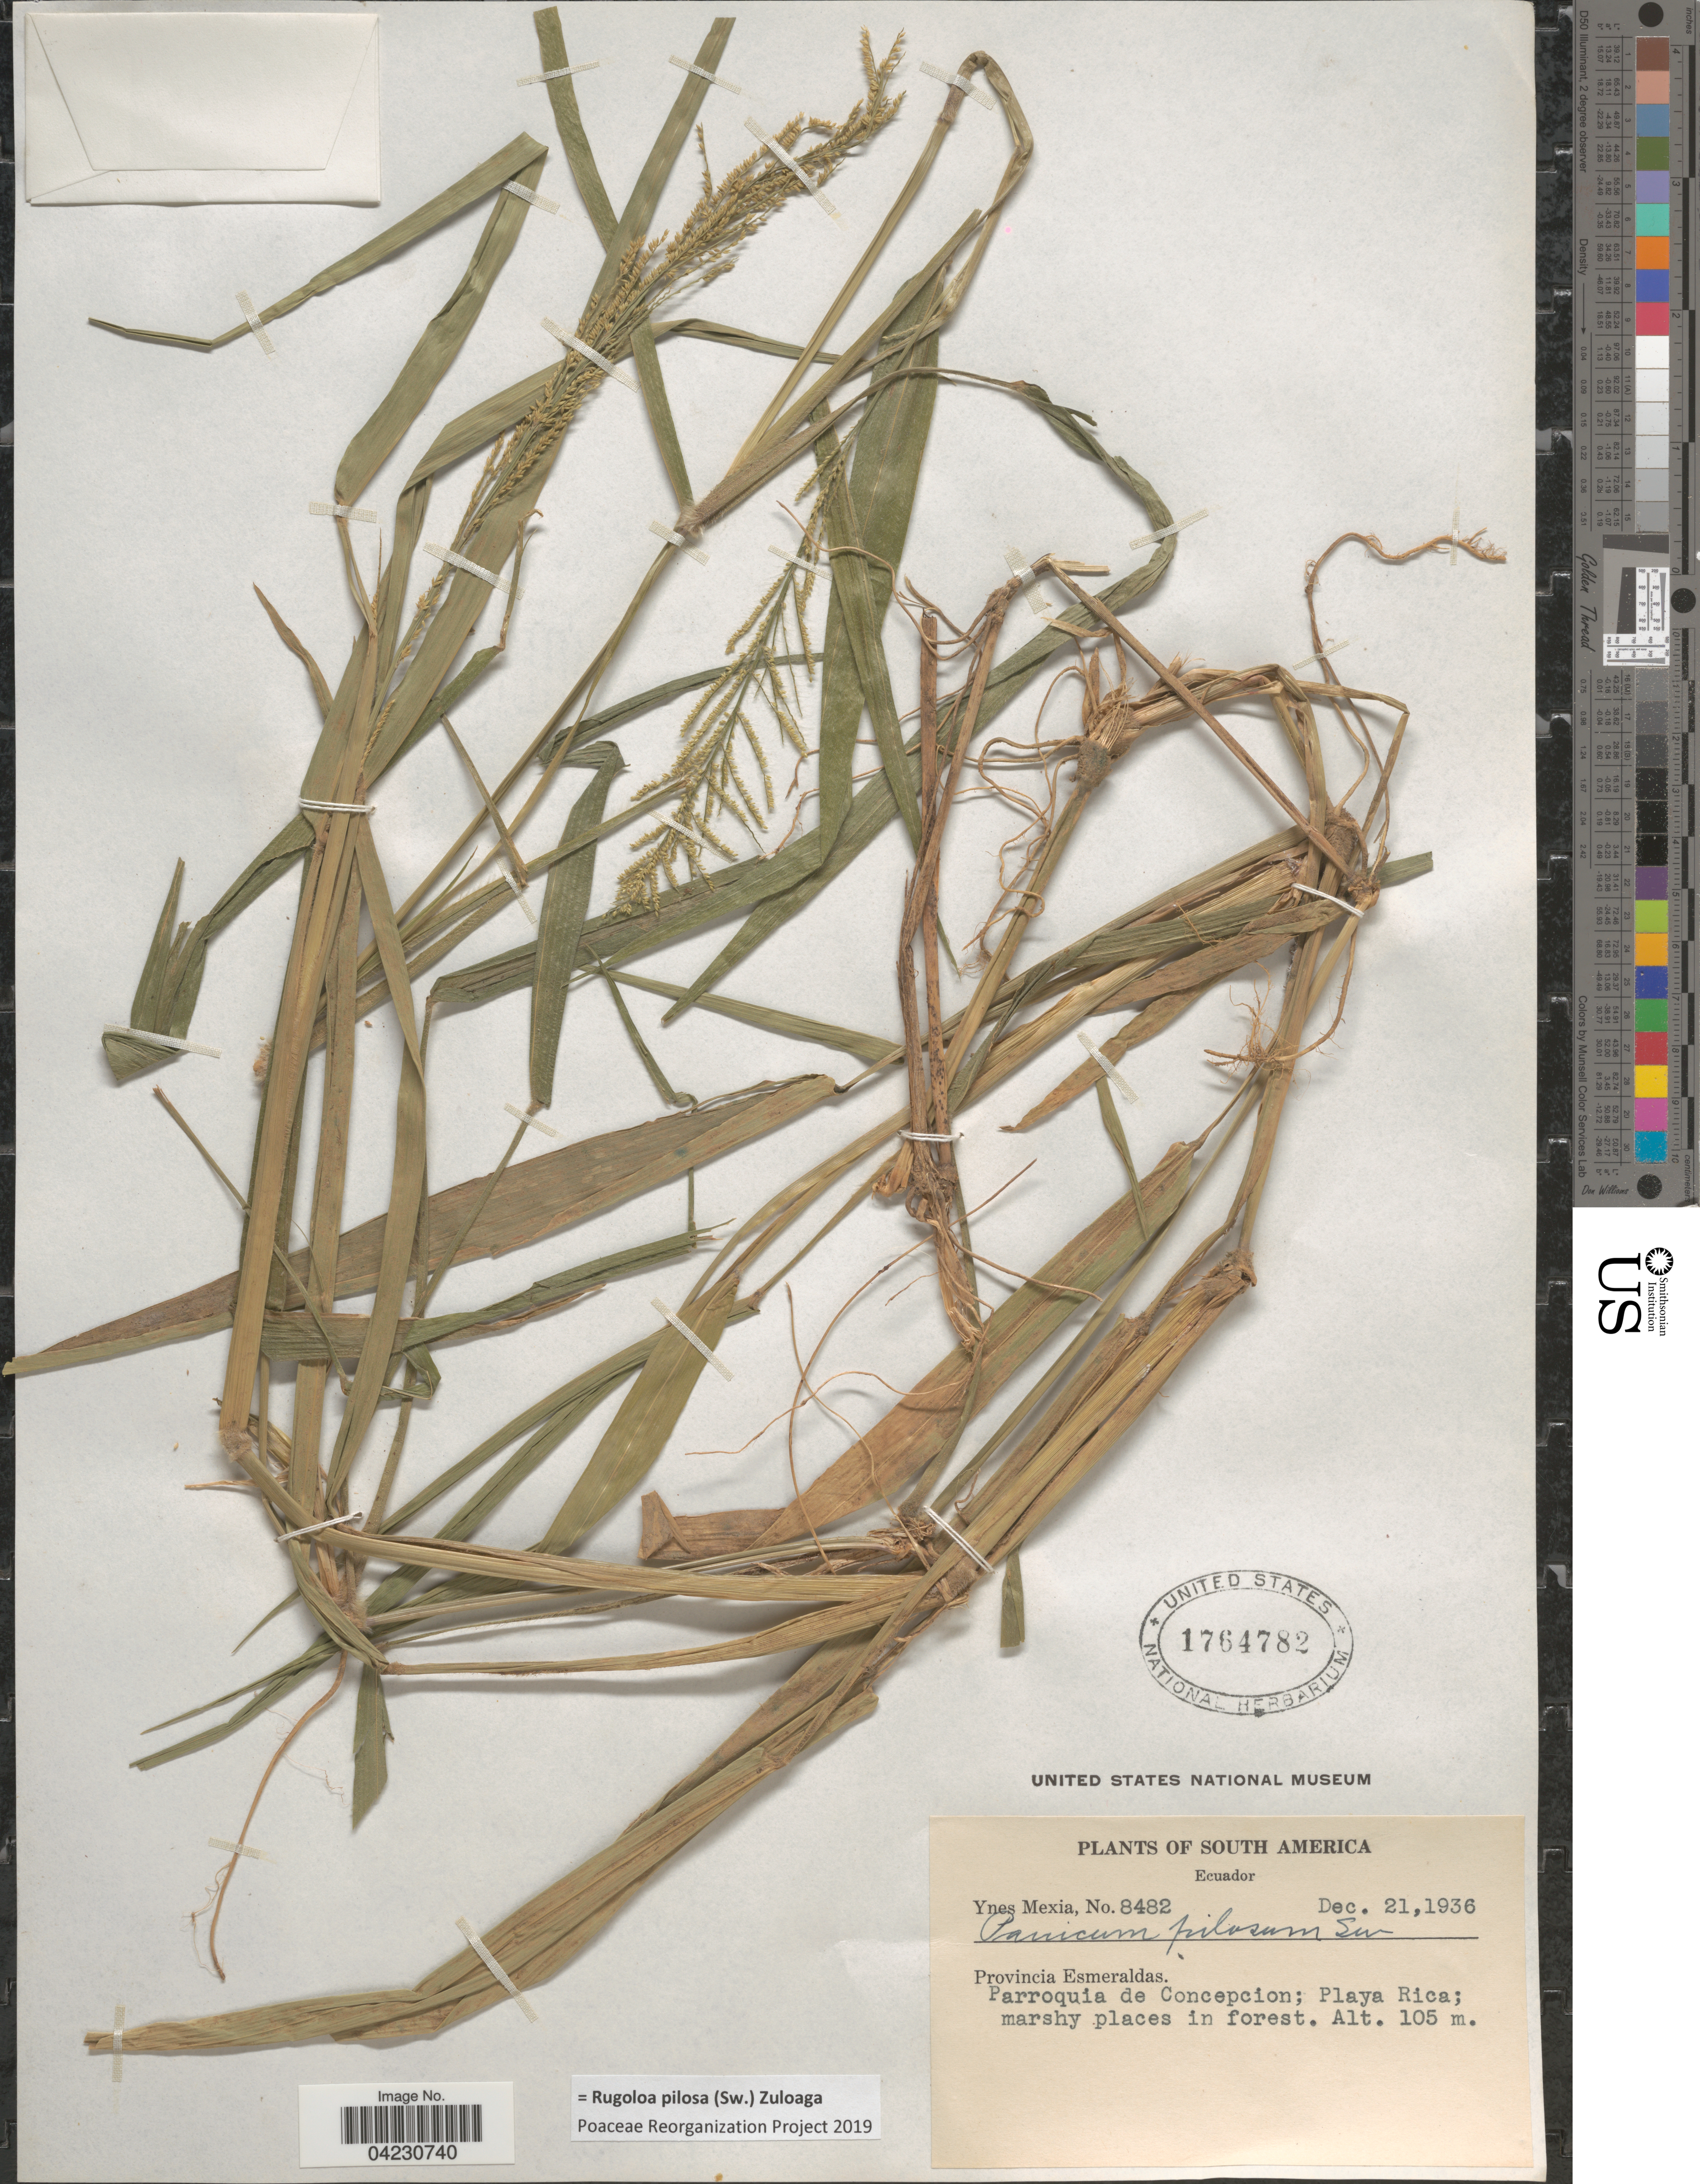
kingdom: Plantae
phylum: Tracheophyta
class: Liliopsida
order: Poales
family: Poaceae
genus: Rugoloa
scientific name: Rugoloa pilosa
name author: (Sw.) Zuloaga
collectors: Y. Mexia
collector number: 8482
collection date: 1936-12-21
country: Ecuador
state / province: Esmeraldas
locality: Parroquia de Concepcion; Playa Rica; marshy places in forest.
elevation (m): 105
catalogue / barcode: US 1764782